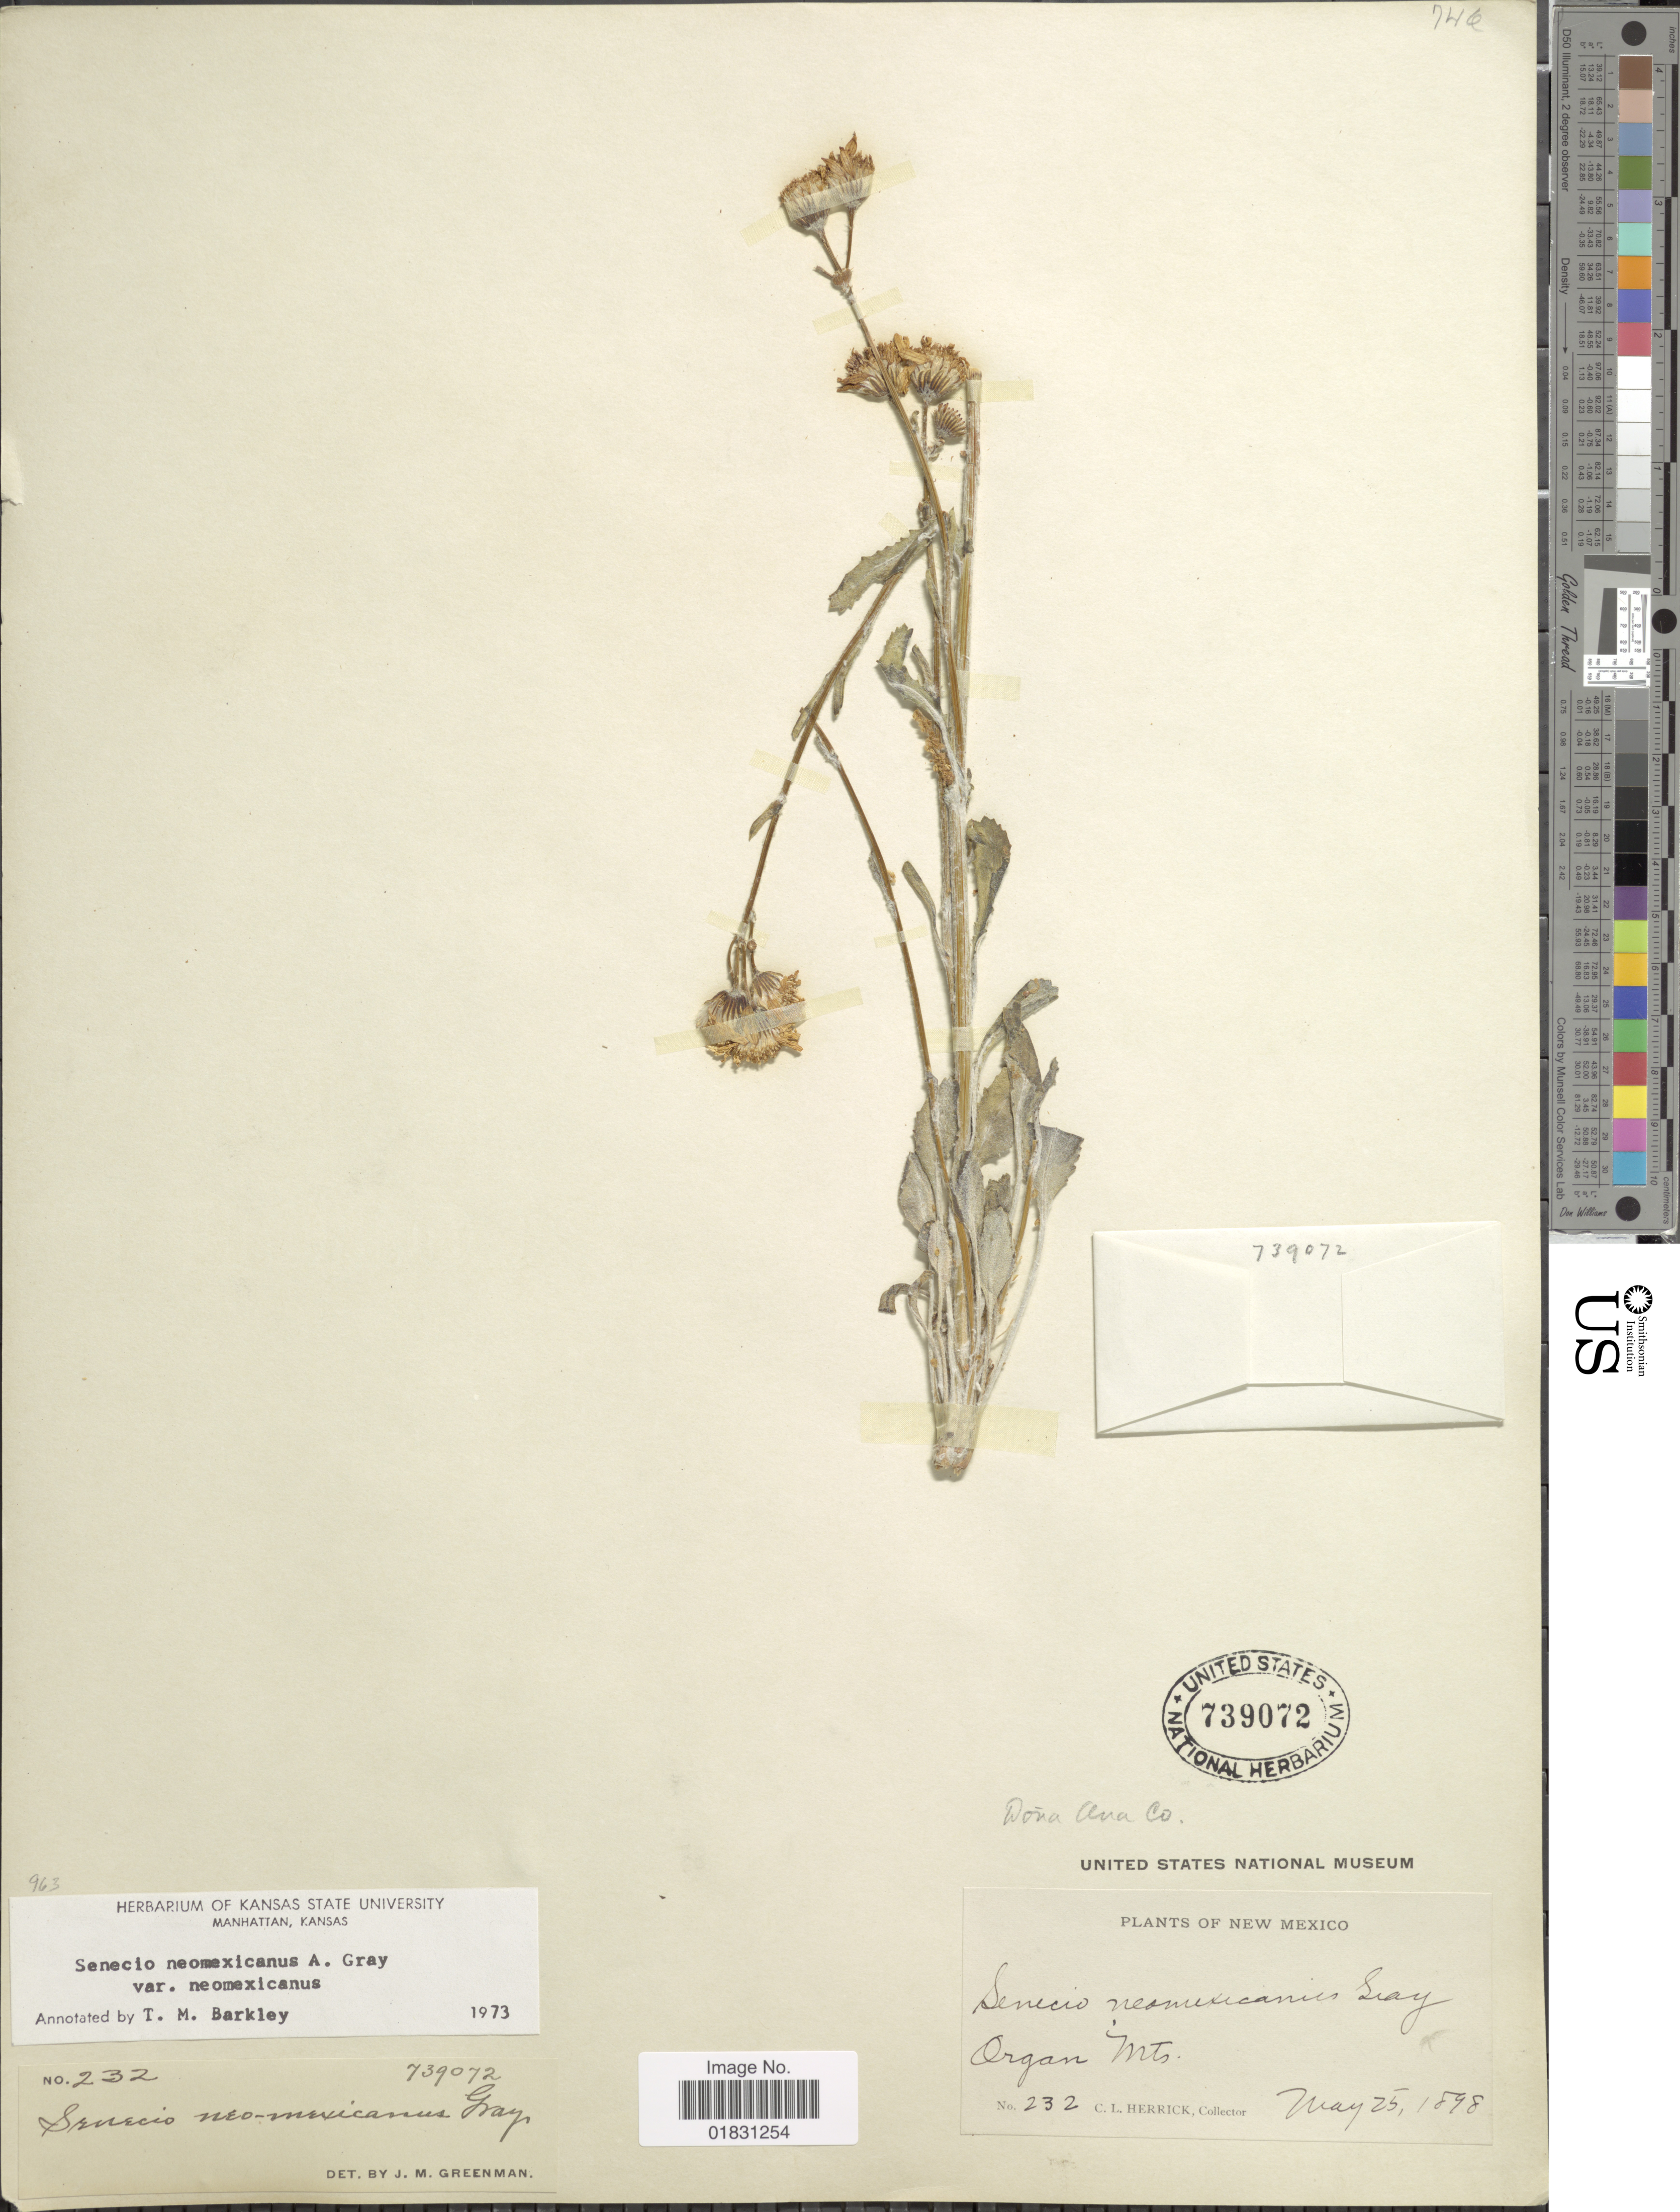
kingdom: Plantae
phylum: Tracheophyta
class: Magnoliopsida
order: Asterales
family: Asteraceae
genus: Packera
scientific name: Packera neomexicana var. neomexicana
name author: (A. Gray) W.A. Weber & Á. Löve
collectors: C. Herrick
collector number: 232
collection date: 1898-05-25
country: United States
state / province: New Mexico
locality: Organ Mts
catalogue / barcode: US 739072